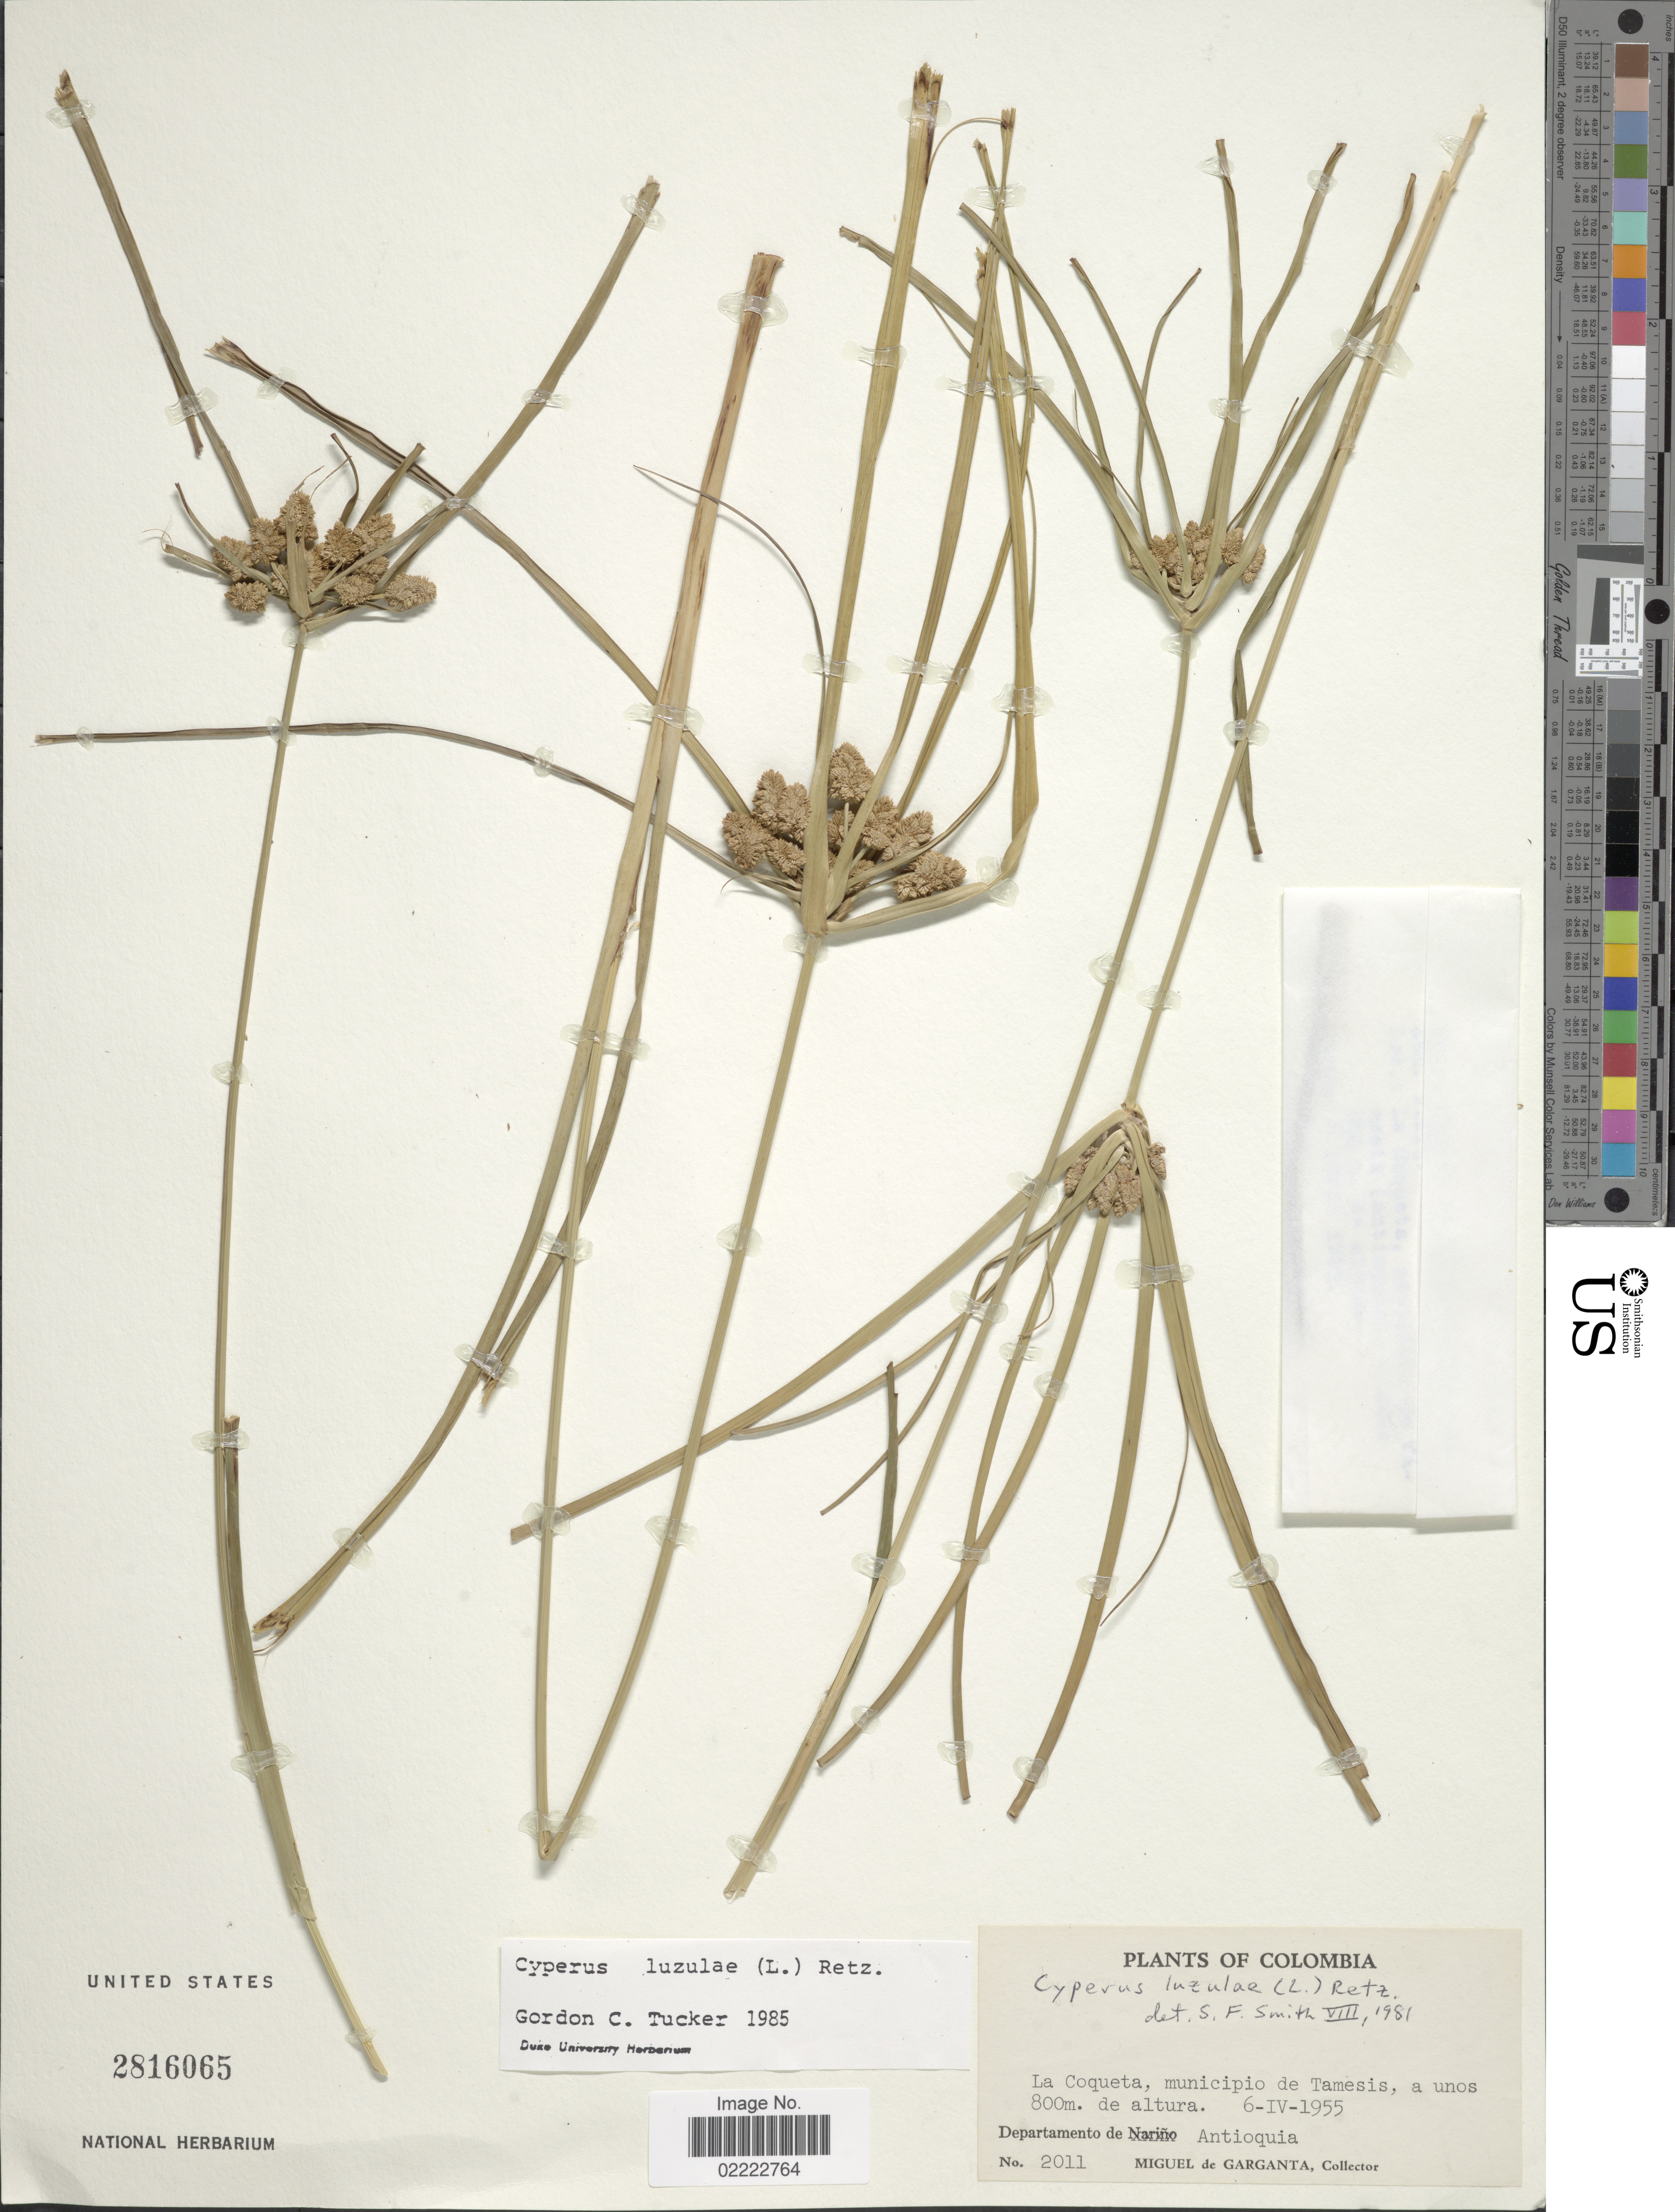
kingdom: Plantae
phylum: Tracheophyta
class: Liliopsida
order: Poales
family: Cyperaceae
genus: Cyperus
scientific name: Cyperus luzulae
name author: (L.) Rottb. ex Retz.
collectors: M. Garganta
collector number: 2011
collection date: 1955-04-06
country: Colombia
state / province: Antioquia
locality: La Coqueta, municipio de Tamesis, Departamento de Antioquia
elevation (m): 800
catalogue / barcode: US 2816065